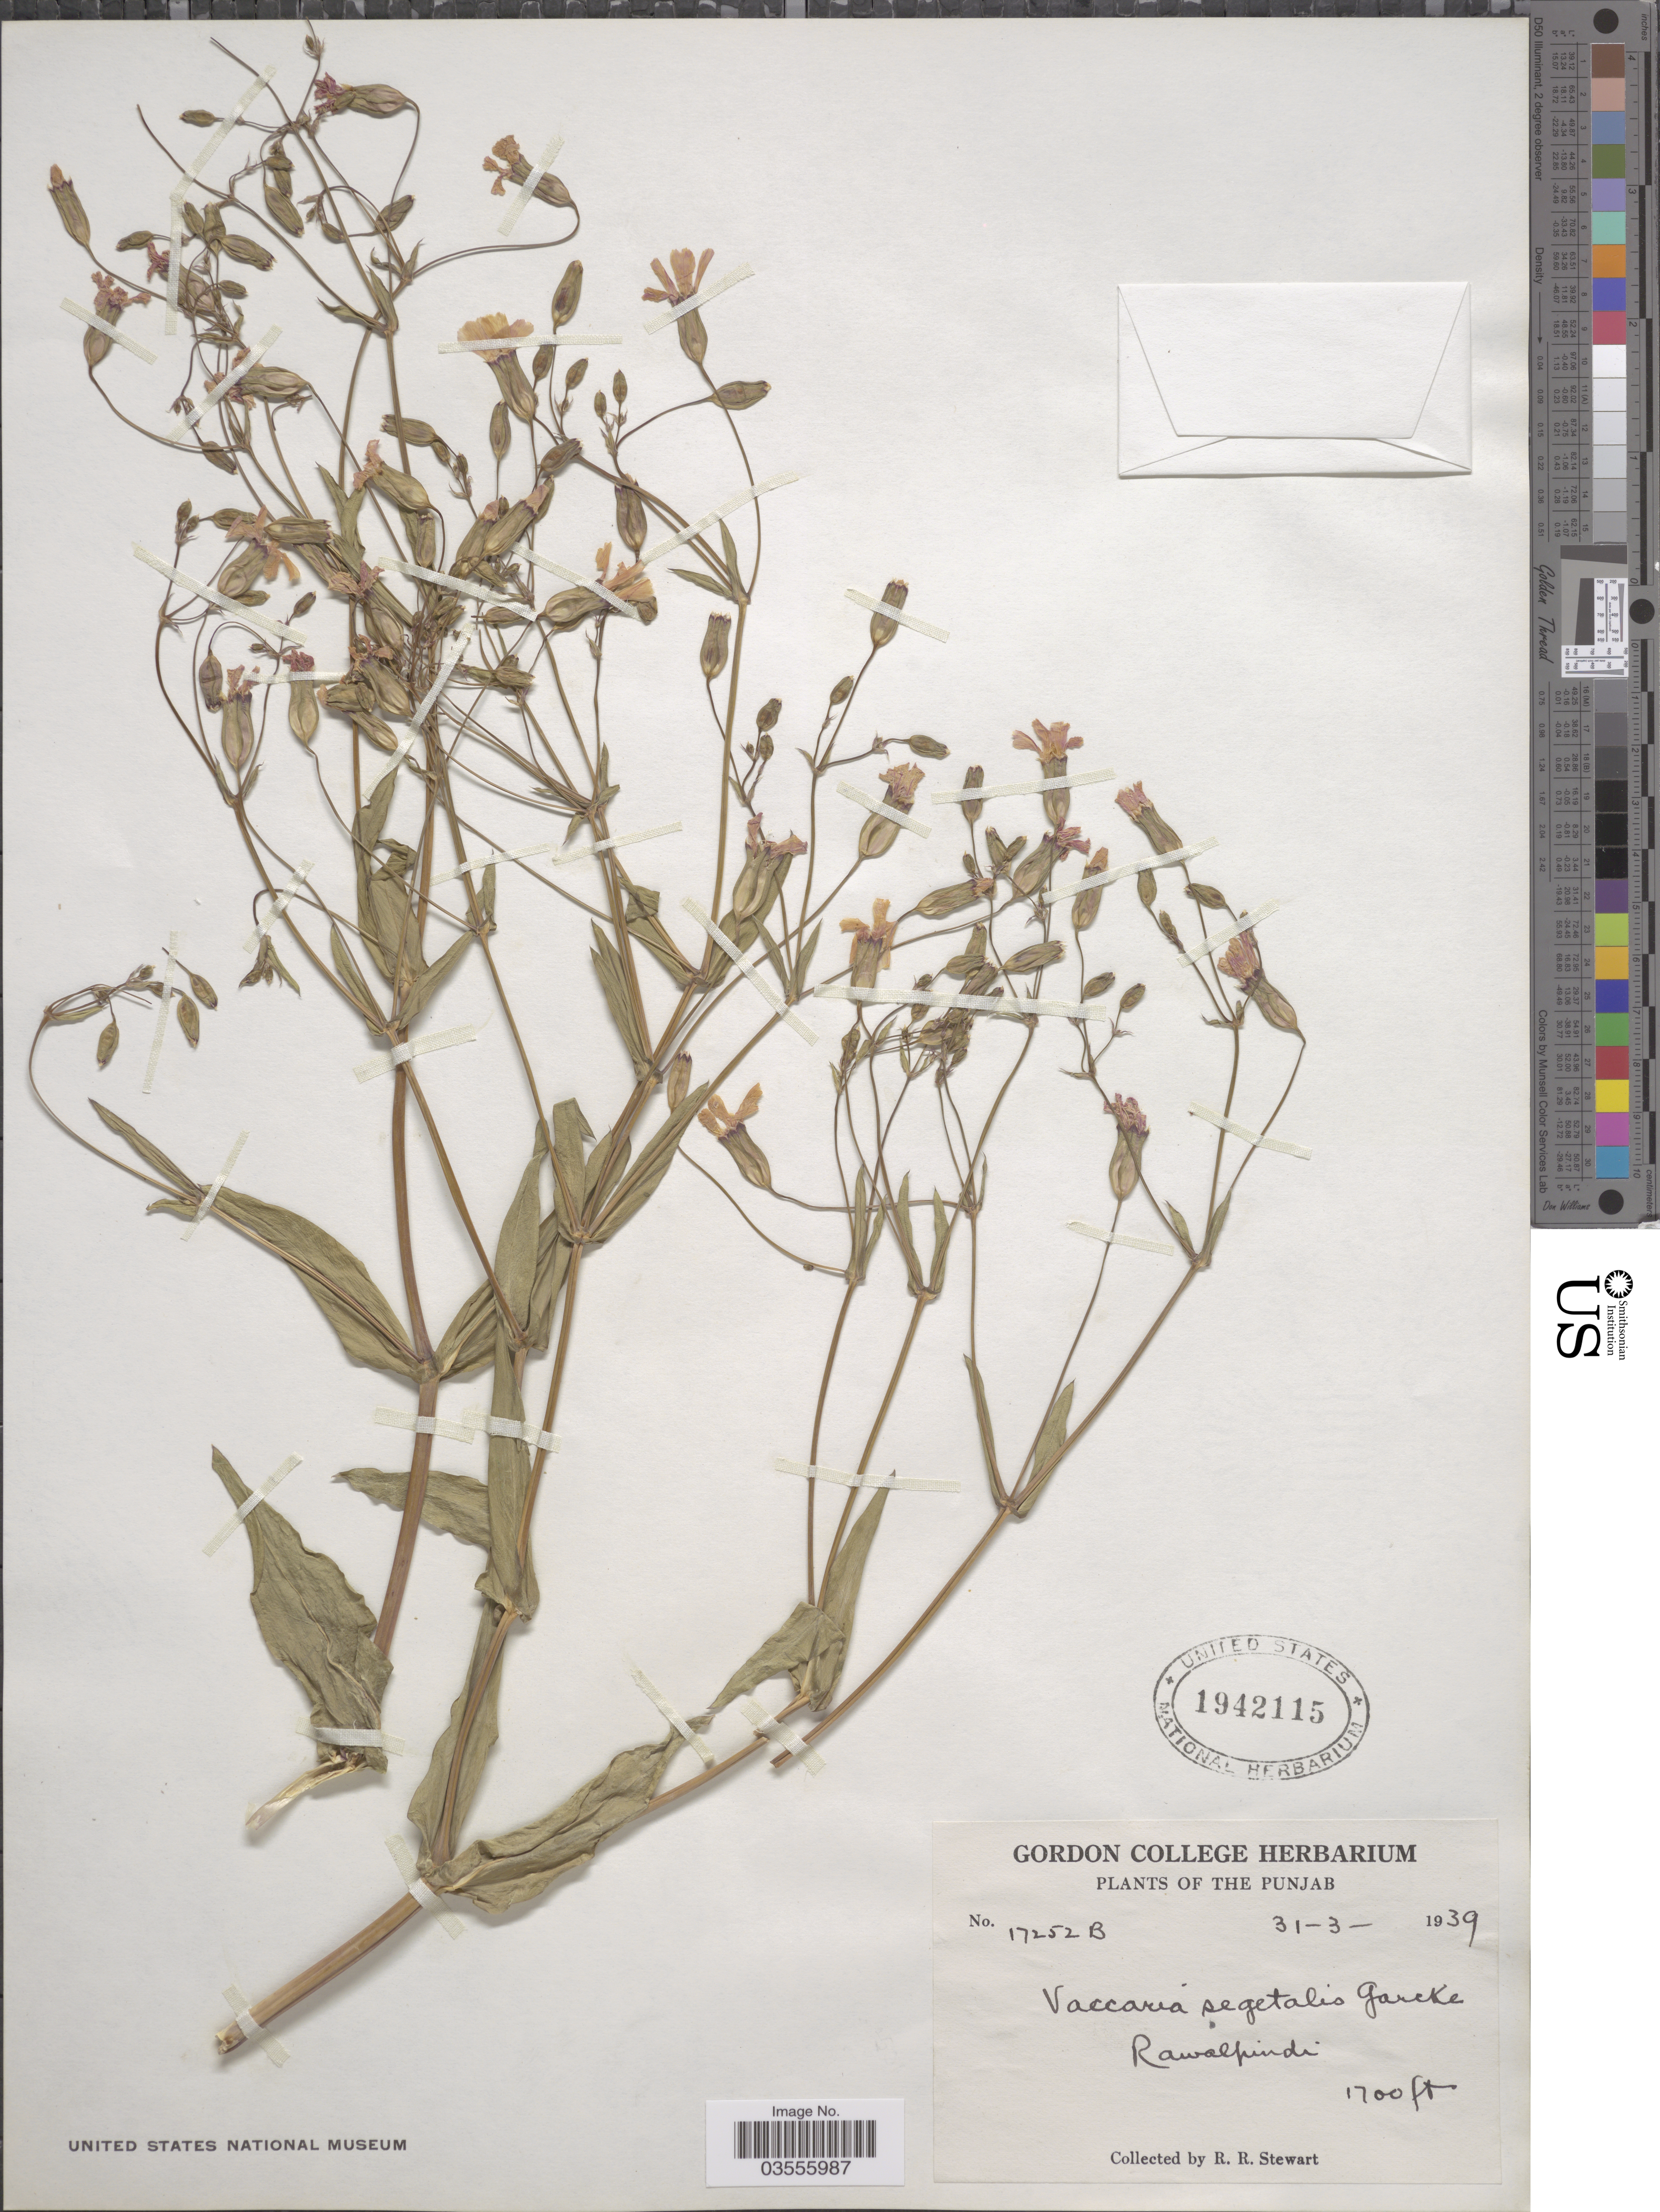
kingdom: Plantae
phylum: Tracheophyta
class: Magnoliopsida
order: Caryophyllales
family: Caryophyllaceae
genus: Vaccaria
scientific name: Vaccaria hispanica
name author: (Mill.) Rauschert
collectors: R. Stewart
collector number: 17252B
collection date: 1939-03-31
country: Pakistan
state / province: Punjab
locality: Rawalpindi.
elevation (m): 518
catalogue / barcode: US 1942115